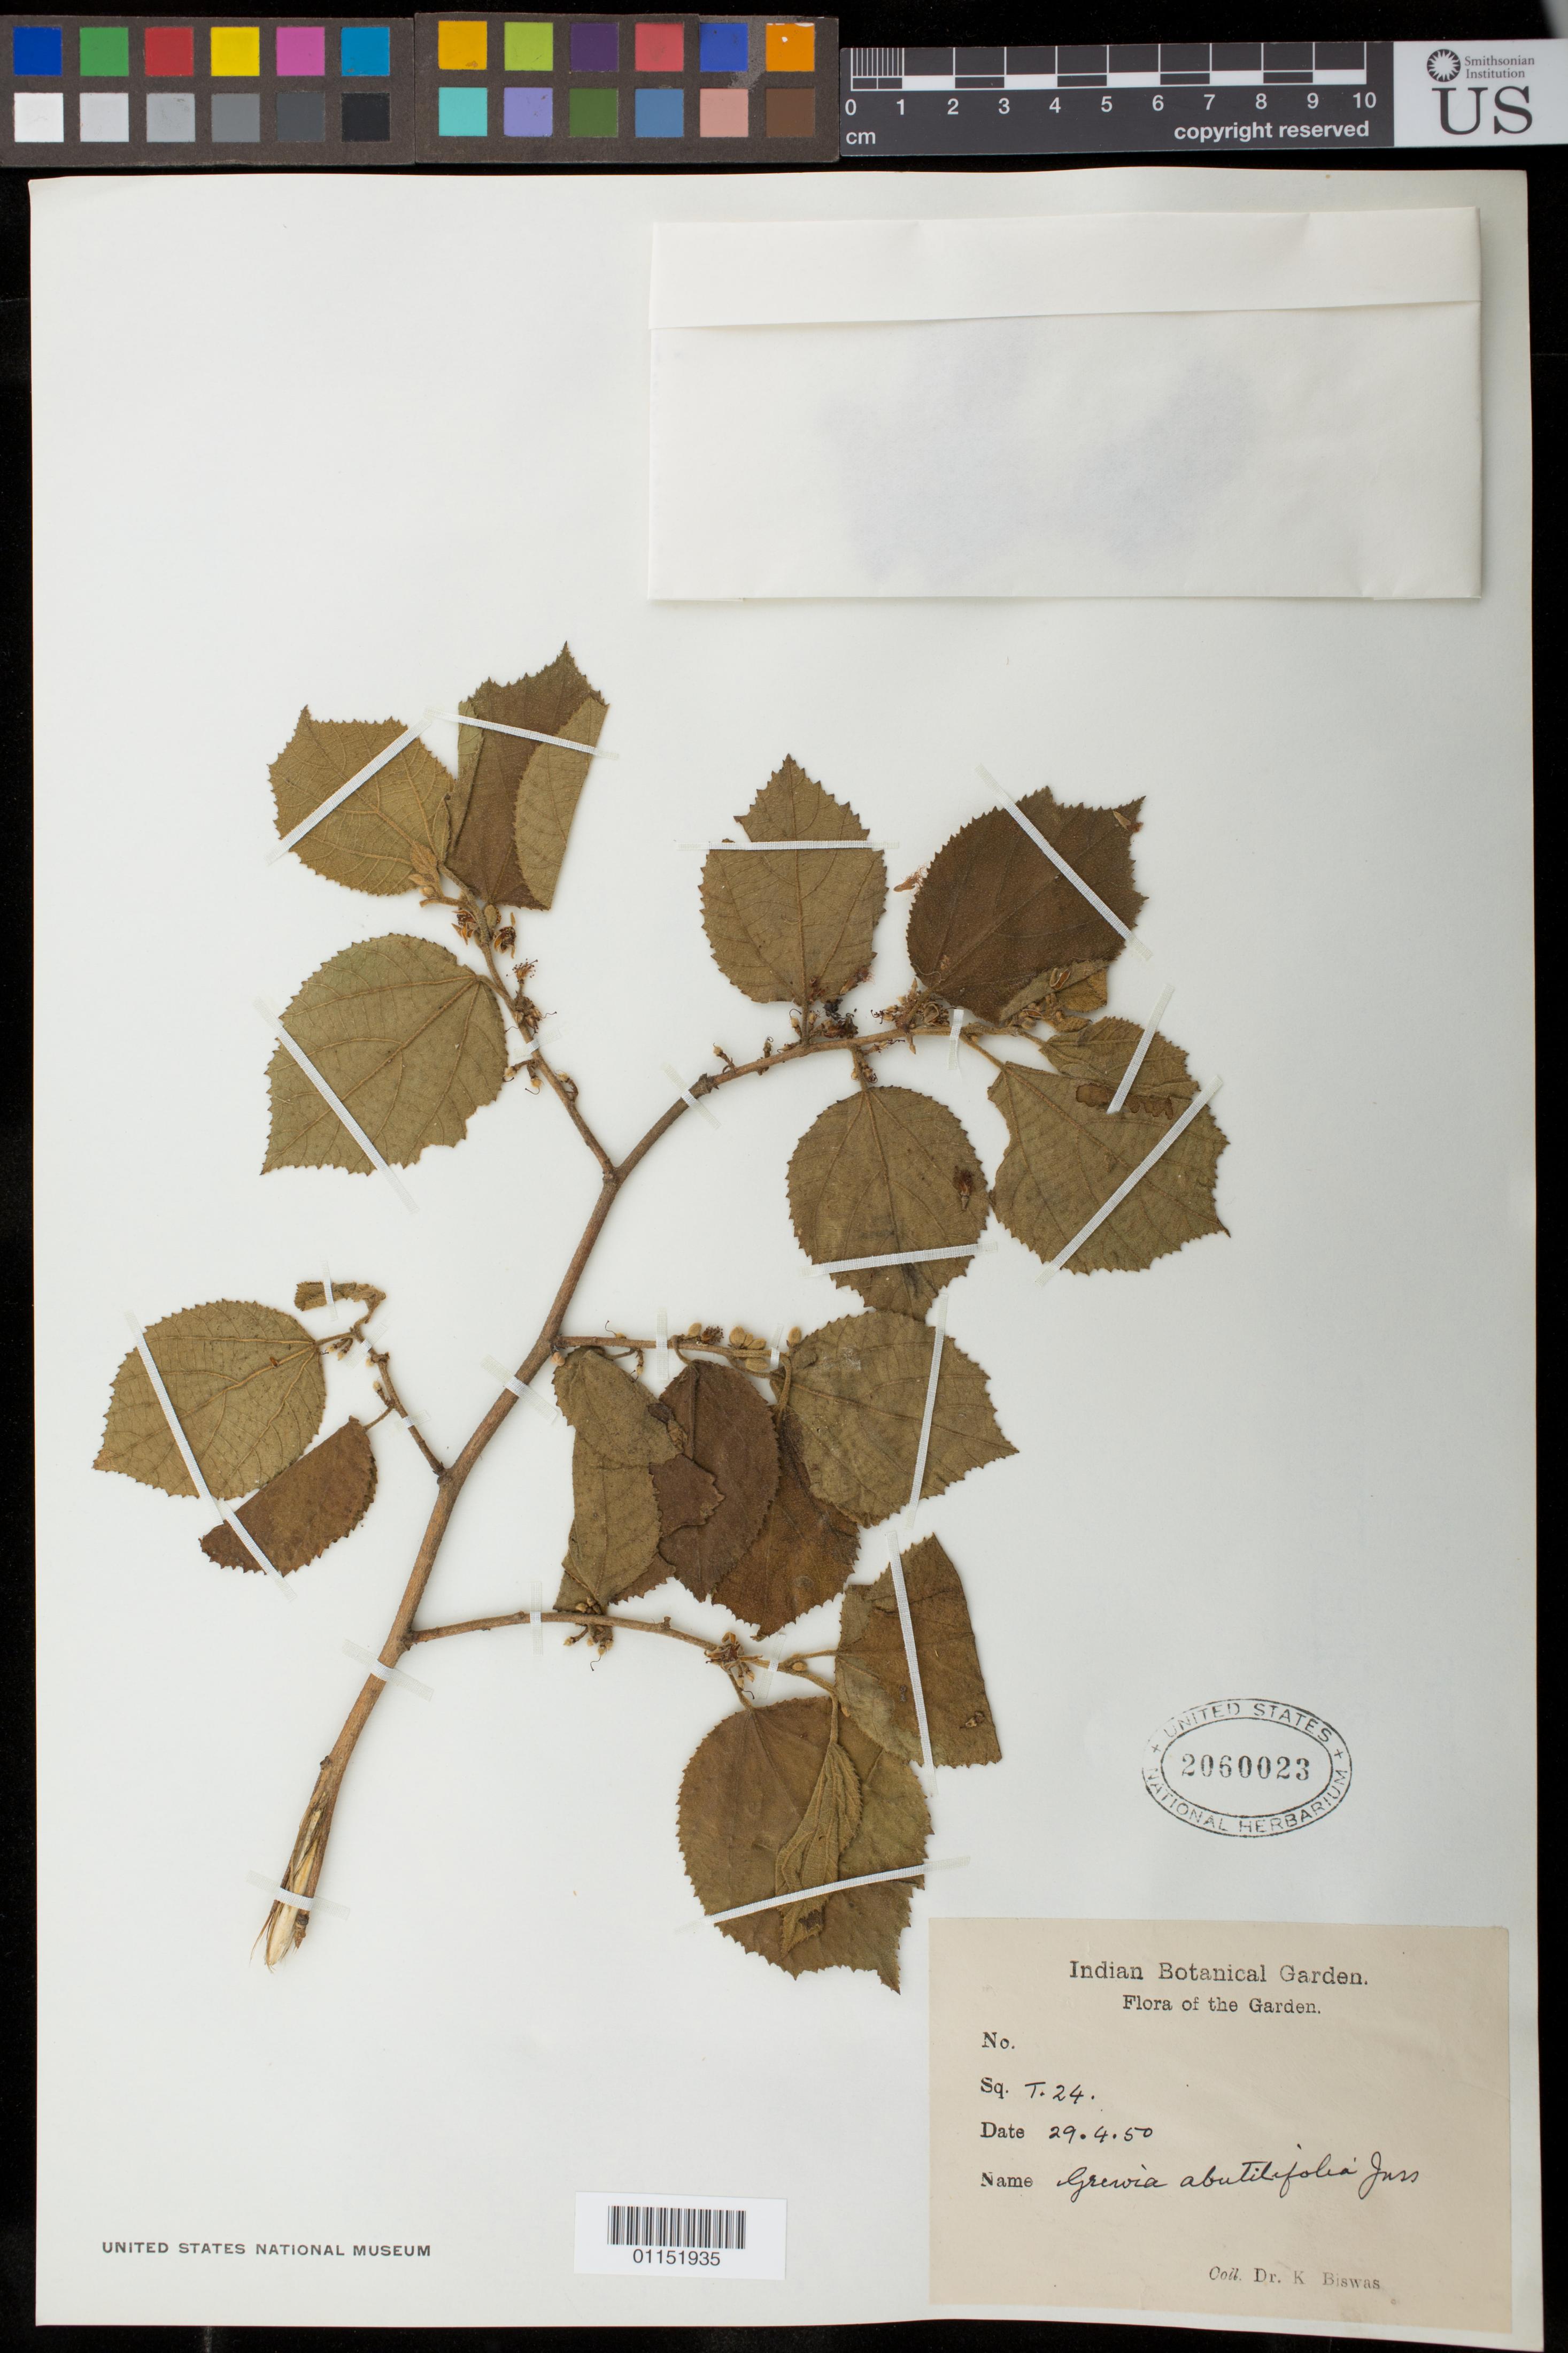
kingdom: Plantae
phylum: Tracheophyta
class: Magnoliopsida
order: Malvales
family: Malvaceae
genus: Grewia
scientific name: Grewia abutilifolia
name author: Vent. ex Juss.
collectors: K. Biswas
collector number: T. 24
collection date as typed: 29 * 4 * 50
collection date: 1950-04-29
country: India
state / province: West Bengal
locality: Indian Botanical Garden, Flora of the Garden [Kolkata]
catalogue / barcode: US 2060023